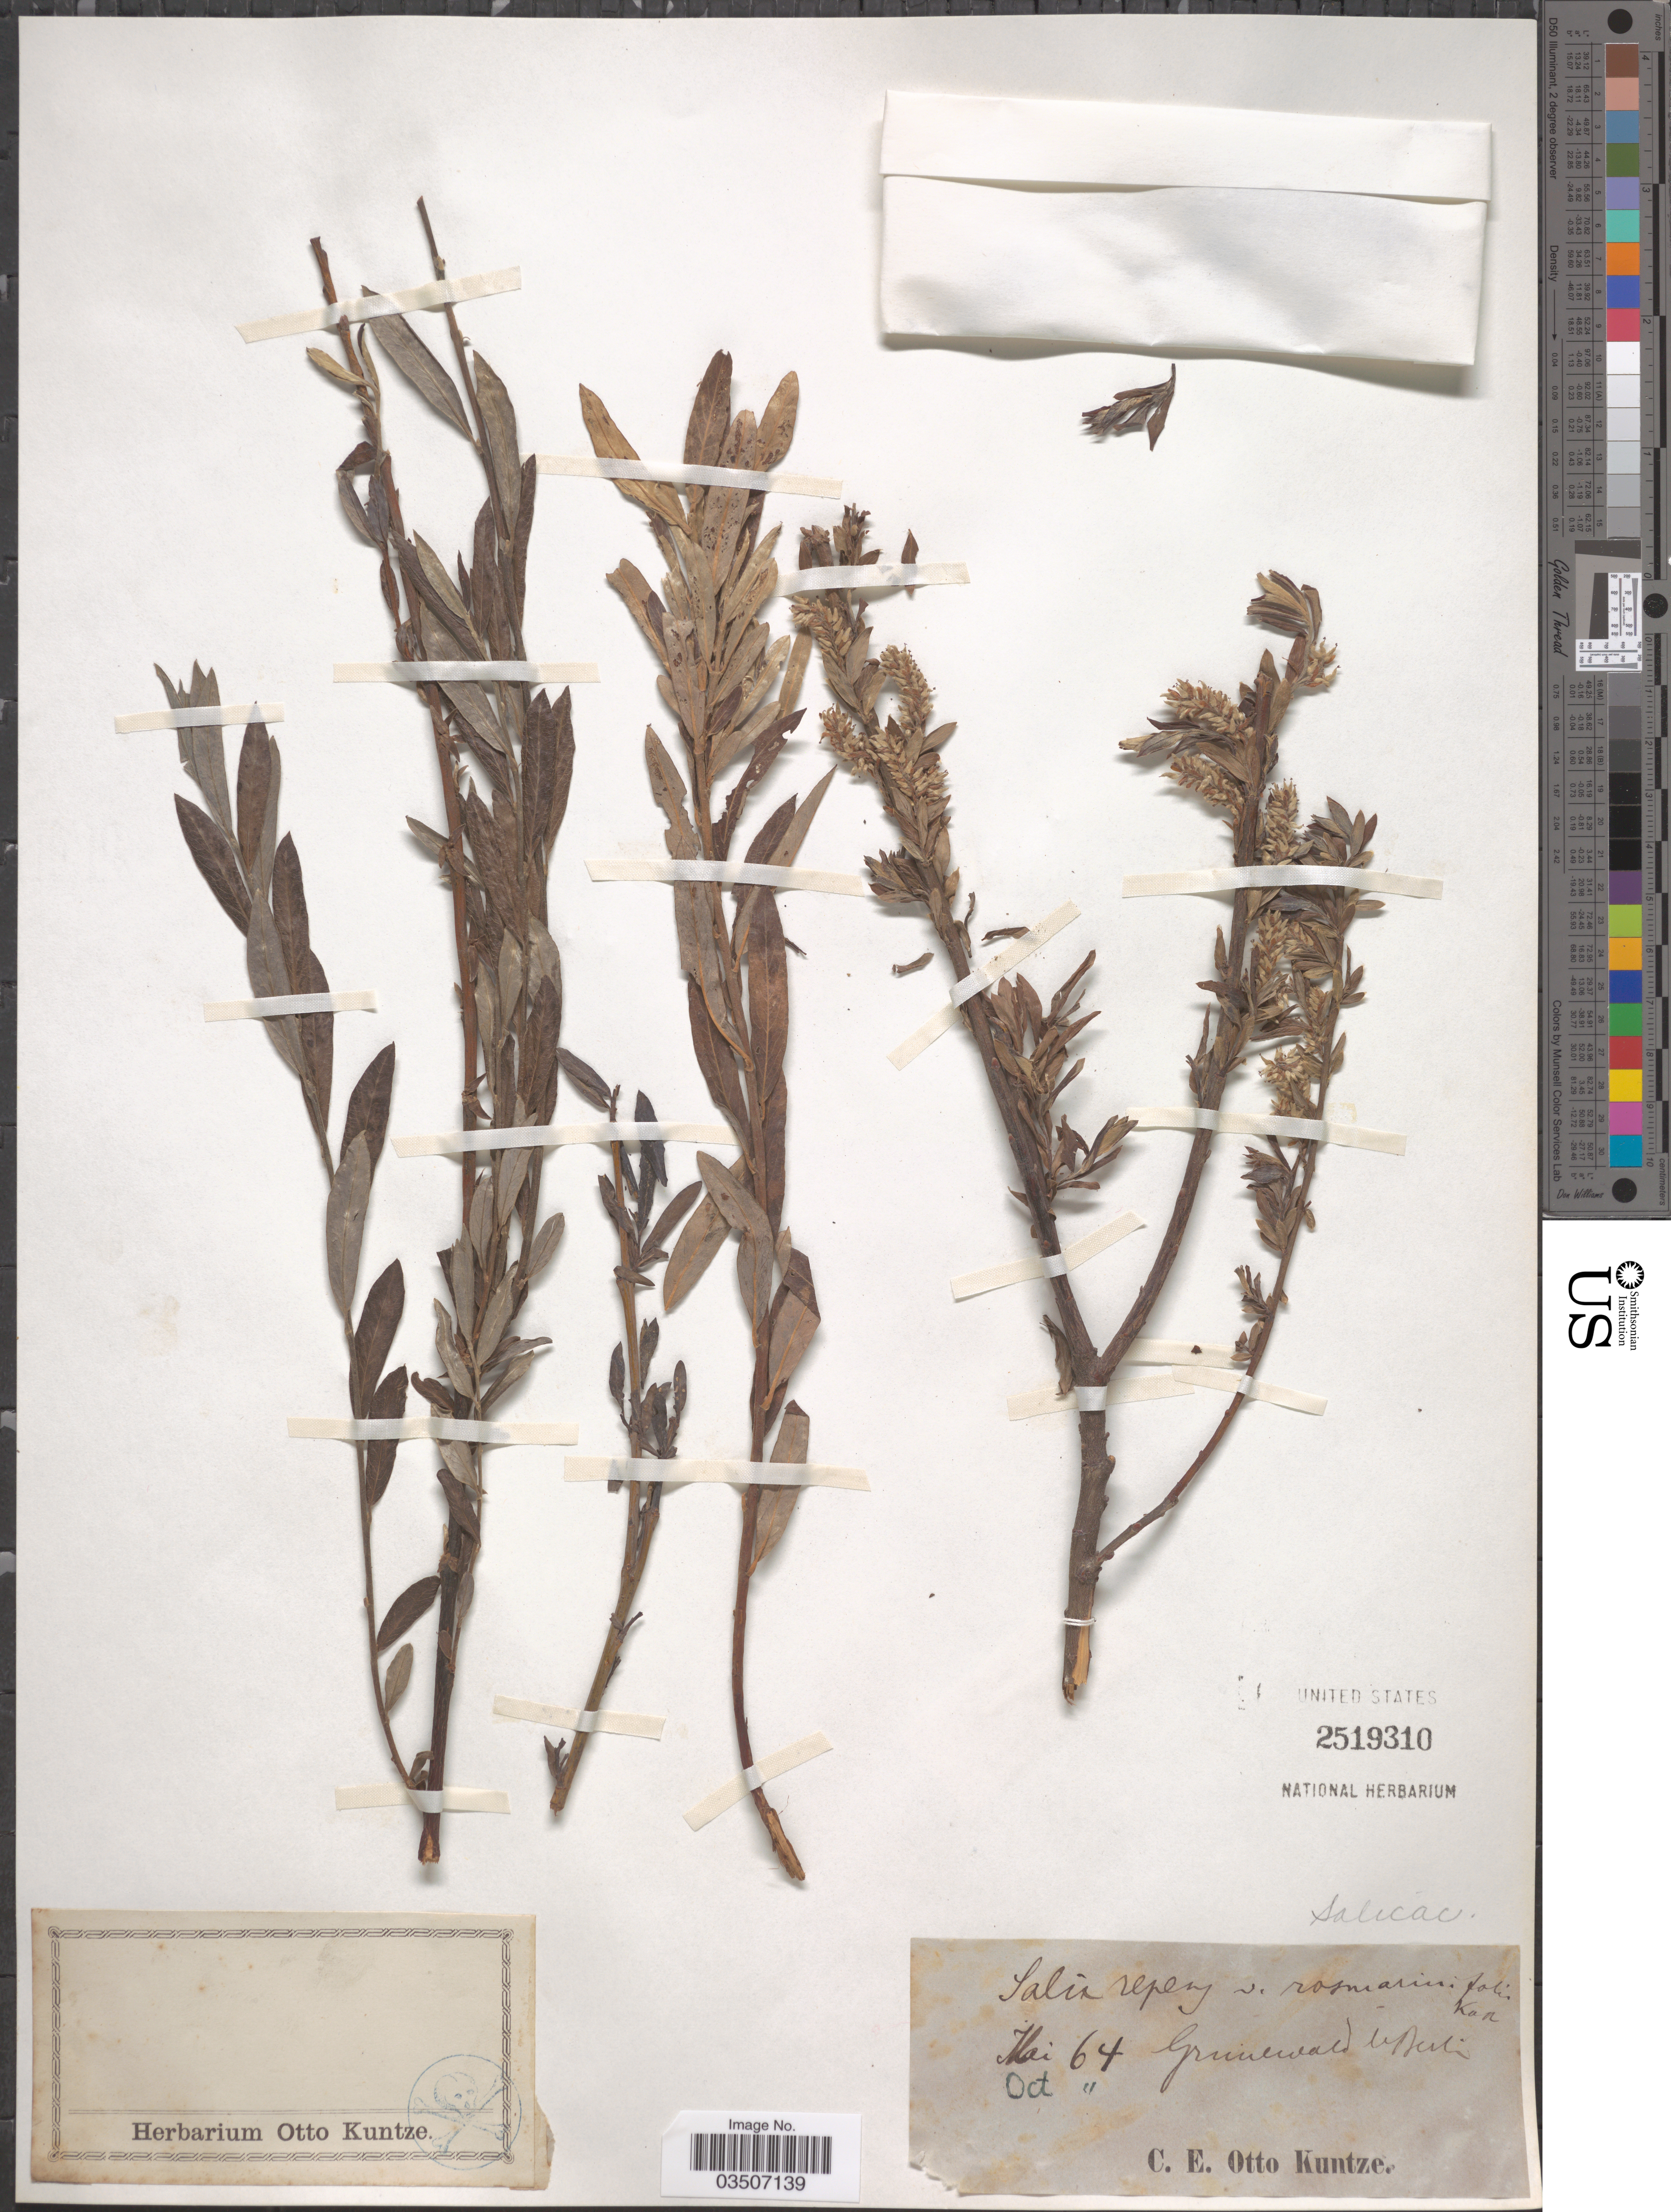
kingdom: Plantae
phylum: Tracheophyta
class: Magnoliopsida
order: Malpighiales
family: Salicaceae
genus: Salix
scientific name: Salix rosmarinifolia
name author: L.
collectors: C.E.O. Kuntze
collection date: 1864-05,1864-10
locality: Grunewald en [interpreted] Desli [interpreted].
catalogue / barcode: US 2519310